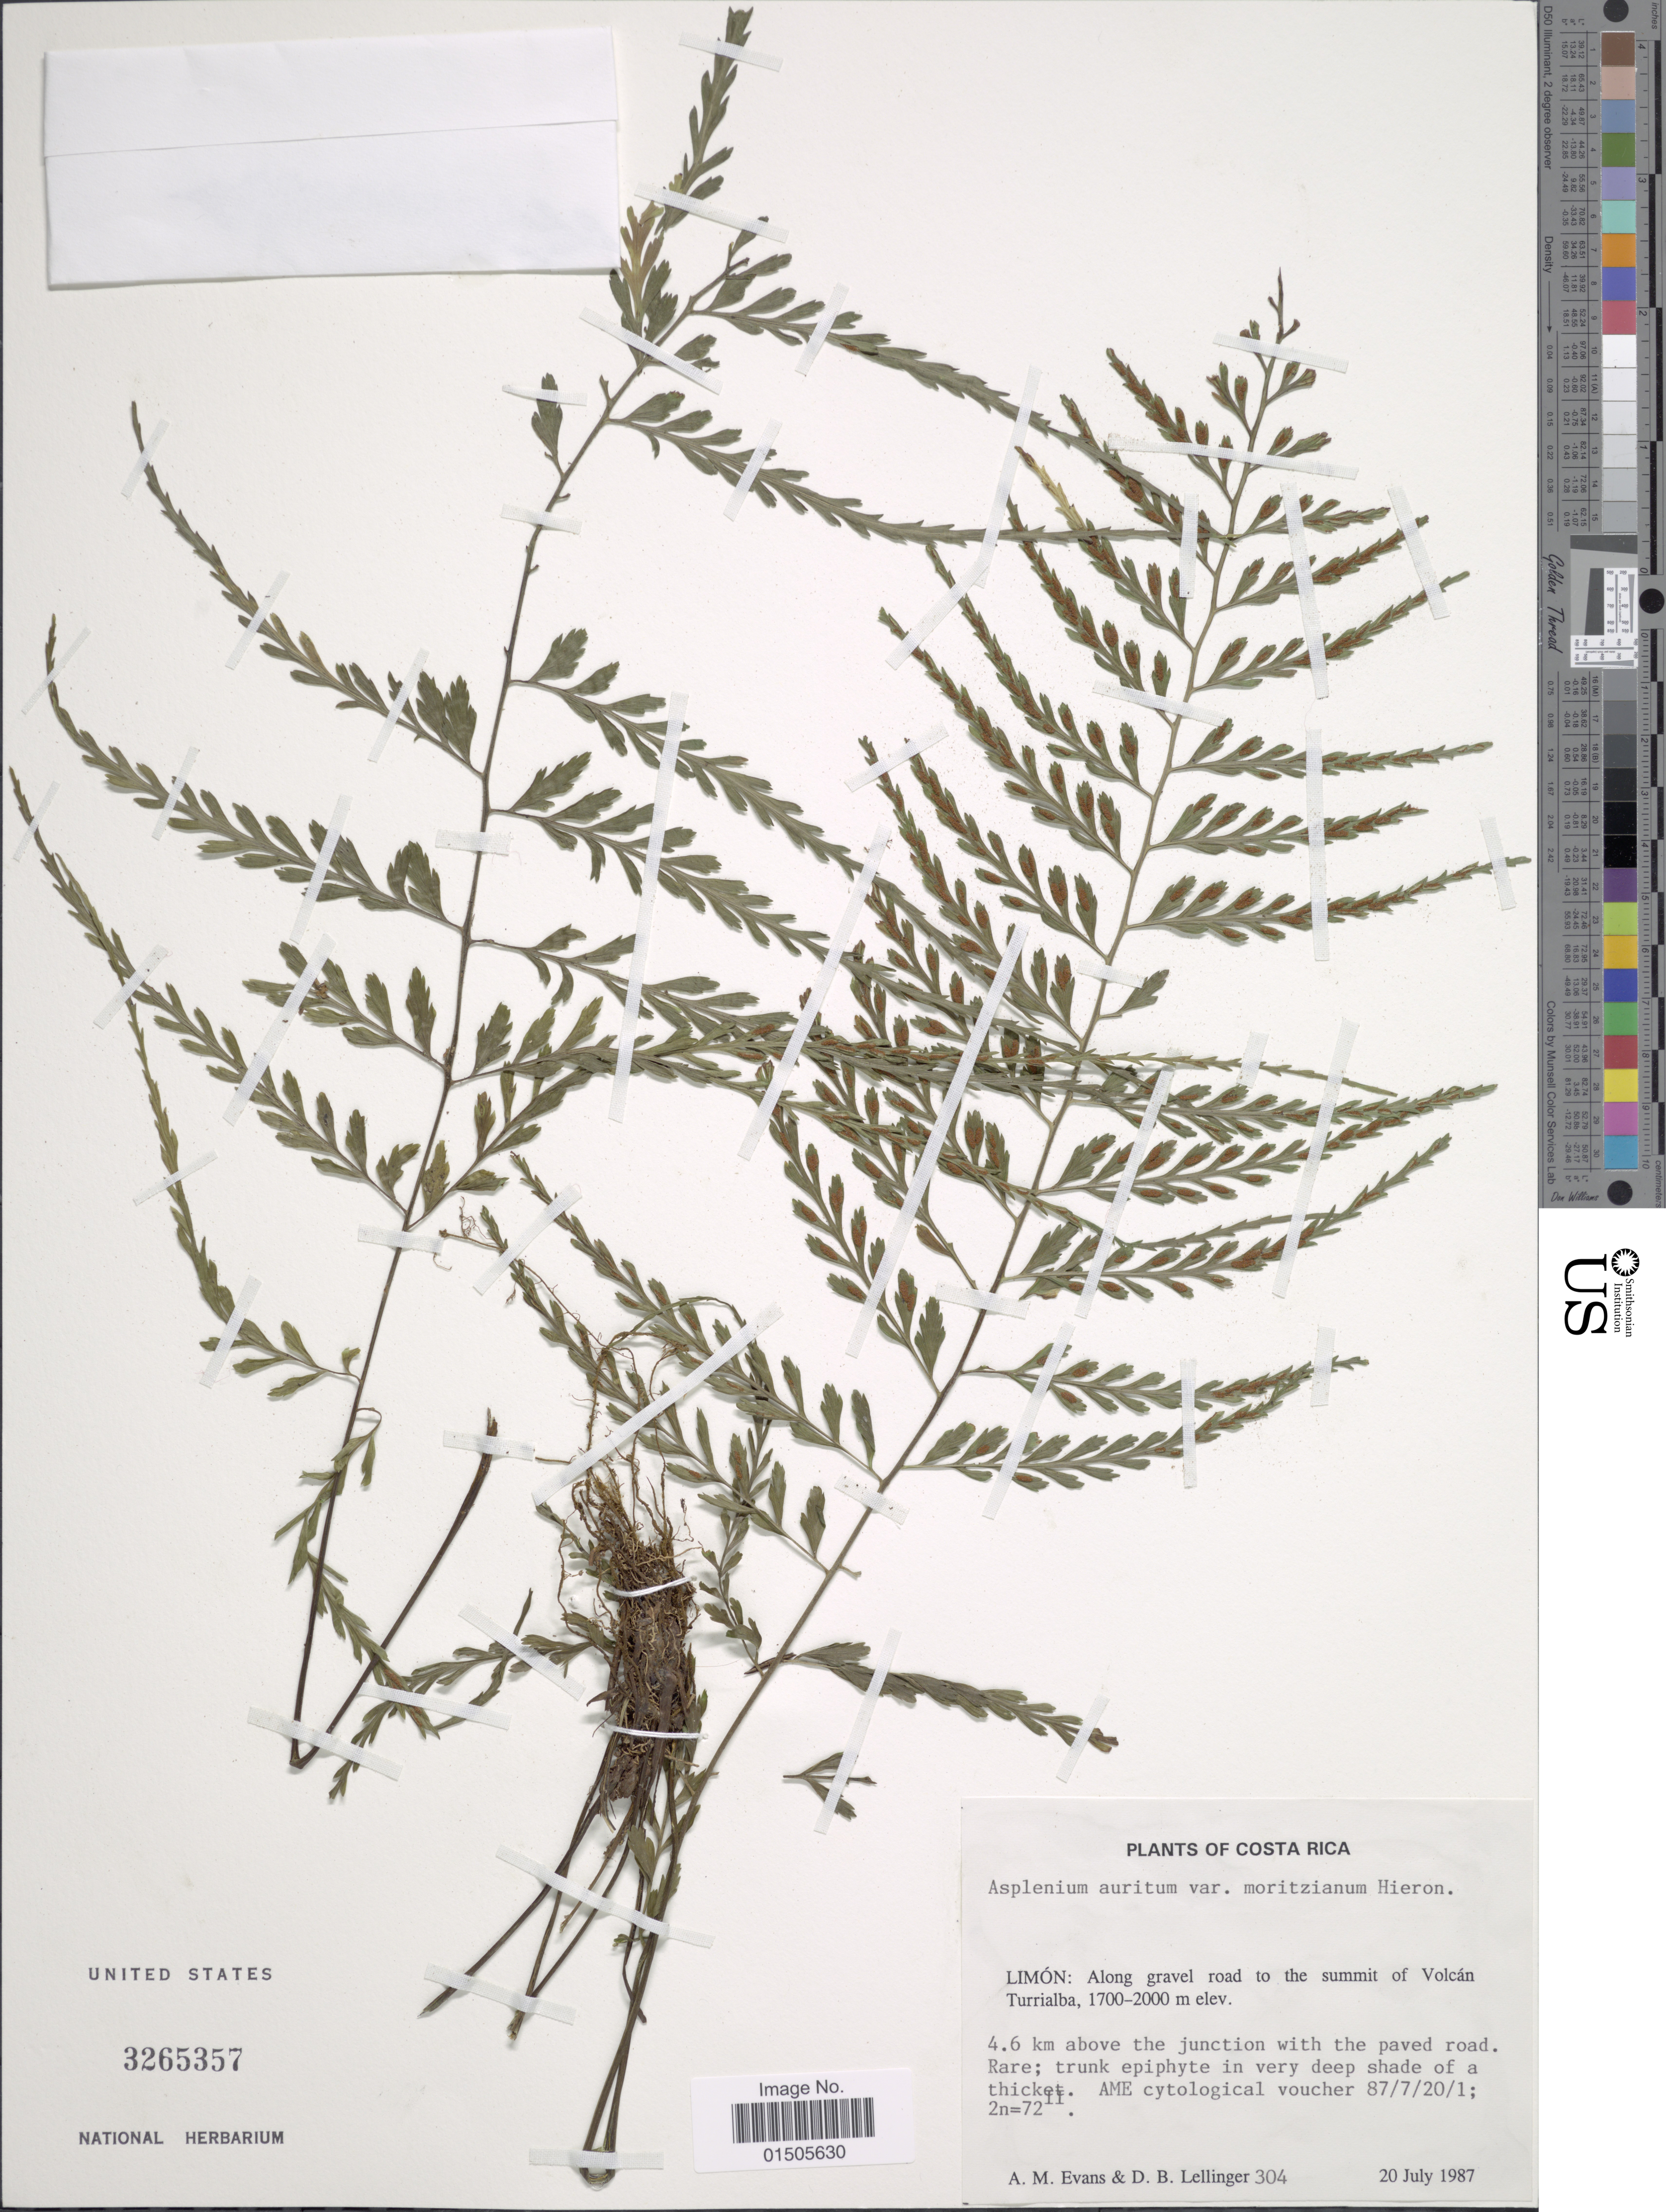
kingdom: Plantae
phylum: Tracheophyta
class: Polypodiopsida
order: Polypodiales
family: Aspleniaceae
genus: Asplenium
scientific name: Asplenium auritum var. moritzianum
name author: Hieron.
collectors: A. M. Evans & D. B. Lellinger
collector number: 304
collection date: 1987-07-20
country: Costa Rica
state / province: Limón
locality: Along gravel road to the summit of Volcan Turrialba, 4.6 km above the junction with paved road.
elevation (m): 1700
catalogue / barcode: US 3265357